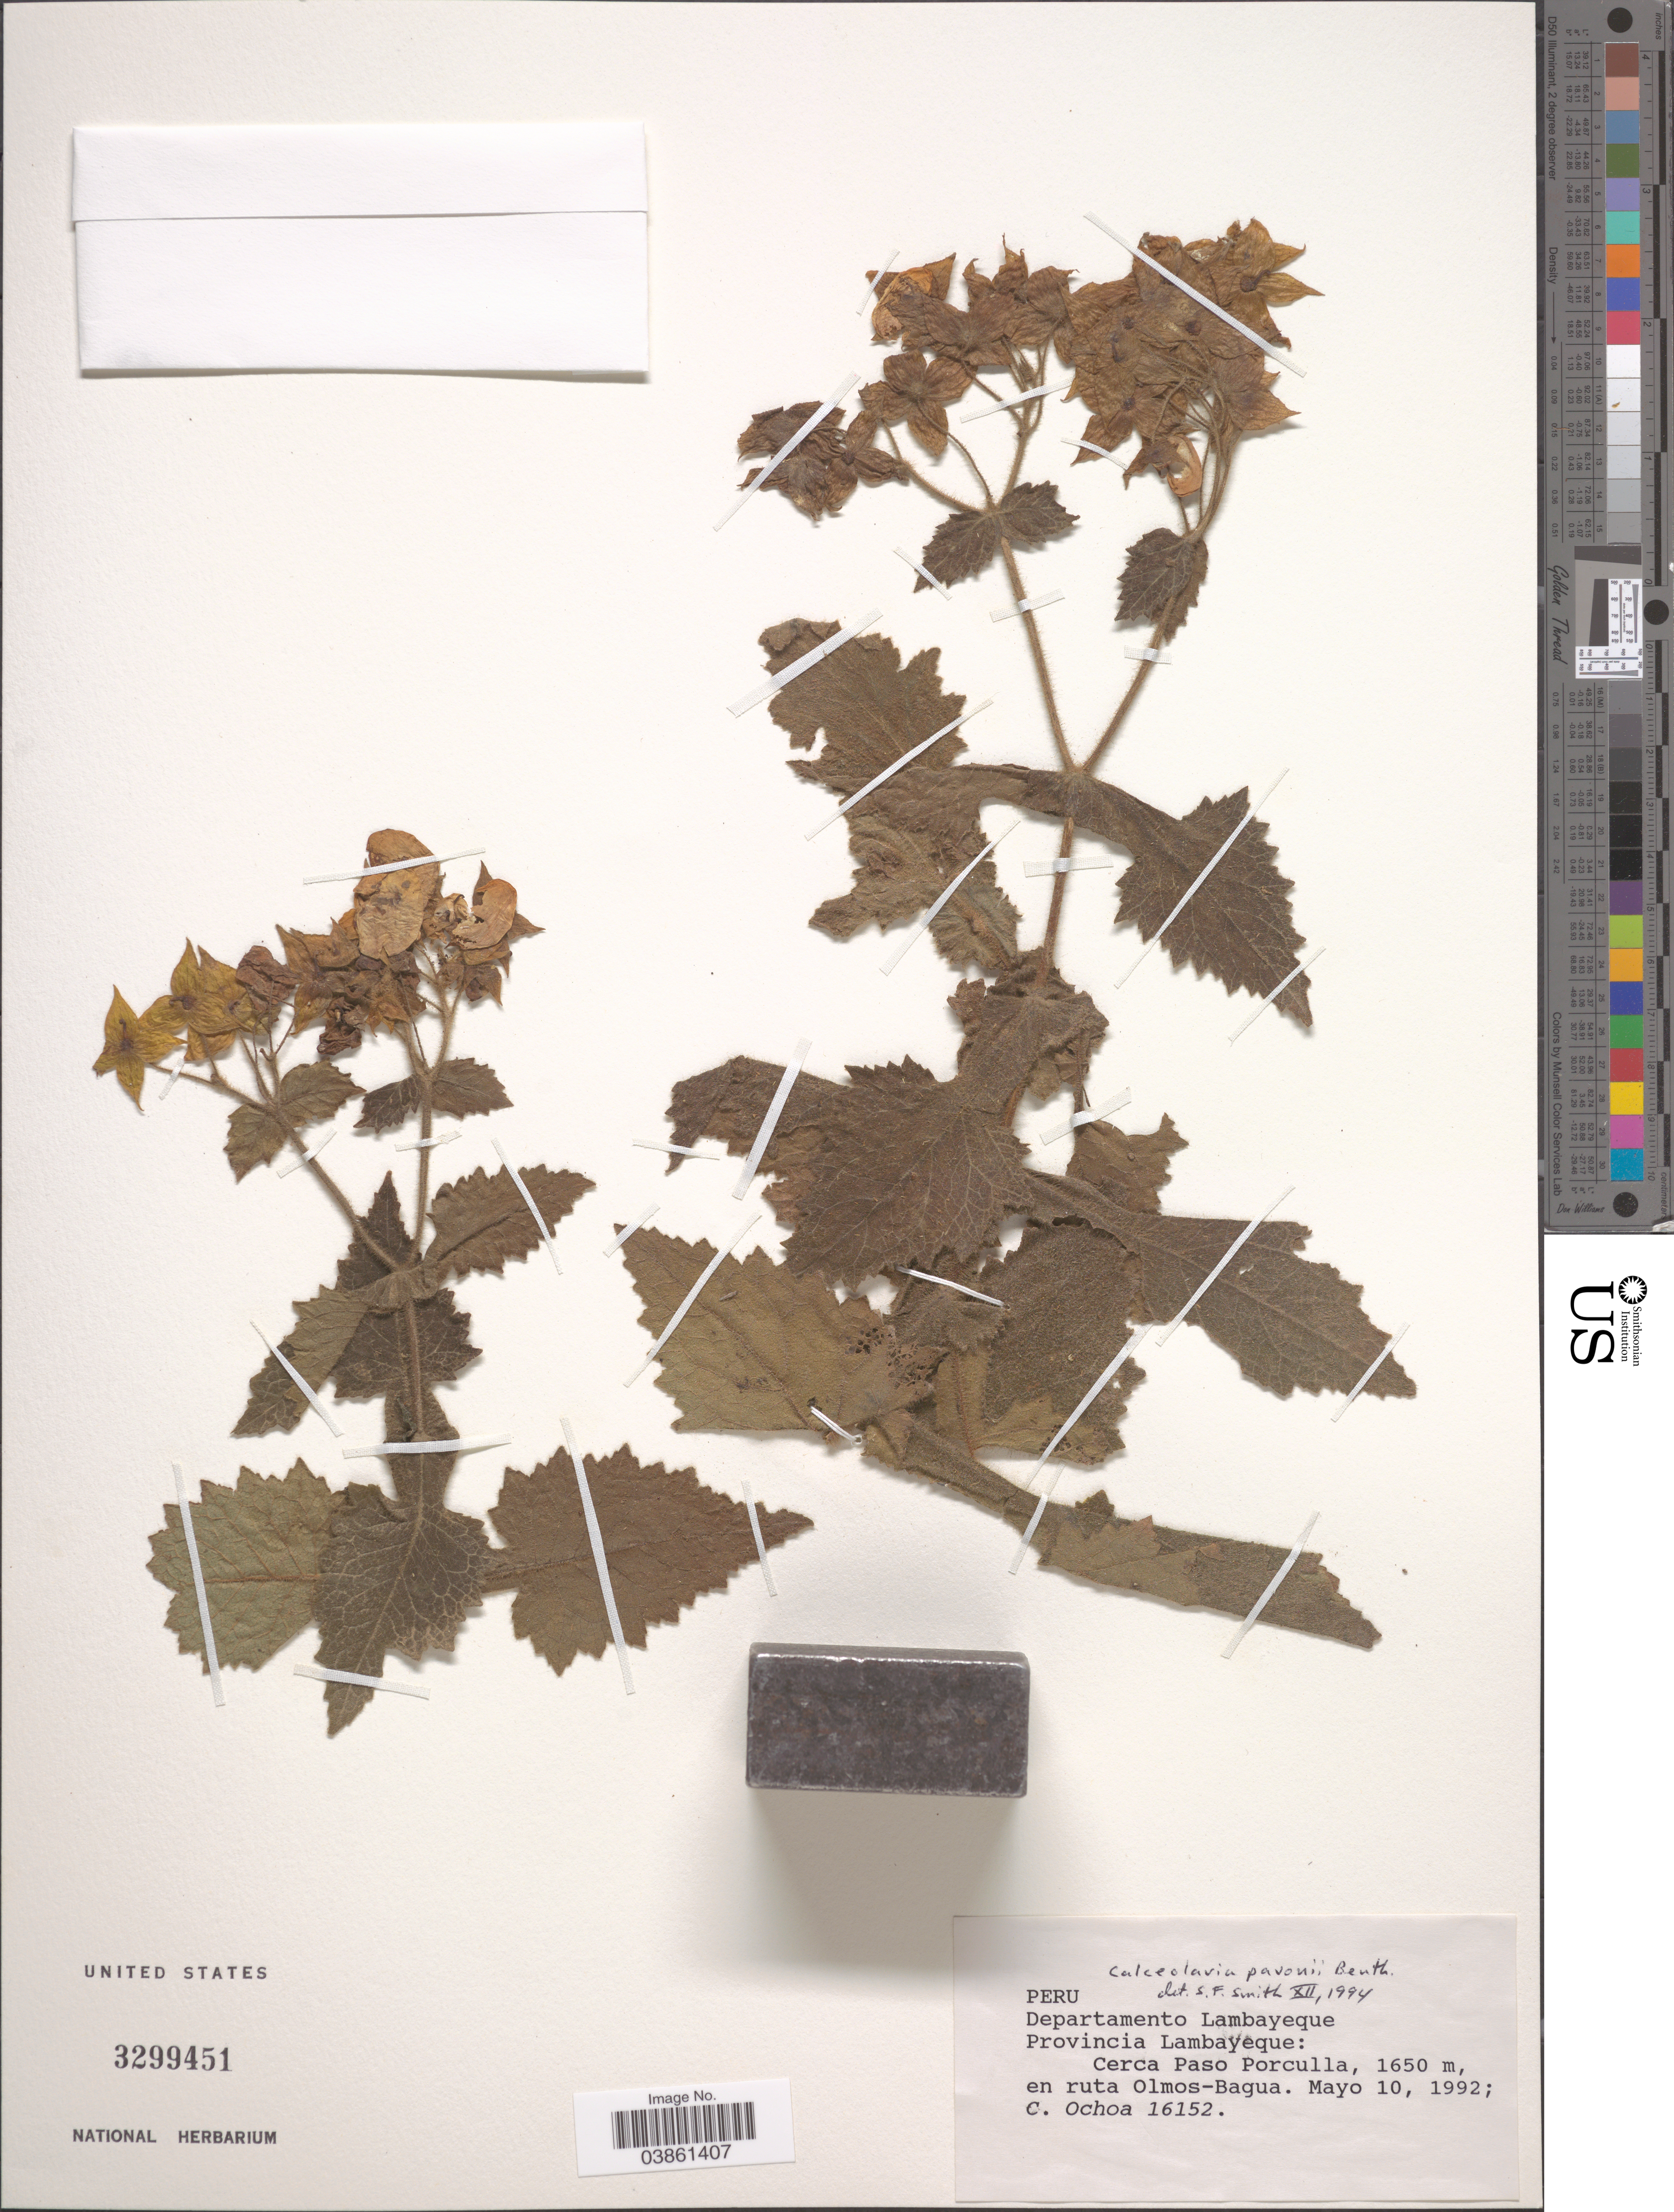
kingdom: Plantae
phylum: Tracheophyta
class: Magnoliopsida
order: Lamiales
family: Calceolariaceae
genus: Calceolaria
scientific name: Calceolaria pavonii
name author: Benth. in DC.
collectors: C. Ochoa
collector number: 16152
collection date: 1992-05-10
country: Peru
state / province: Lambayeque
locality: Departamento Lambayeque, Provincia Lambayeque: Cerca Paso Porculla, en ruta Olmos-Bagua.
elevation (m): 1650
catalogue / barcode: US 3299451